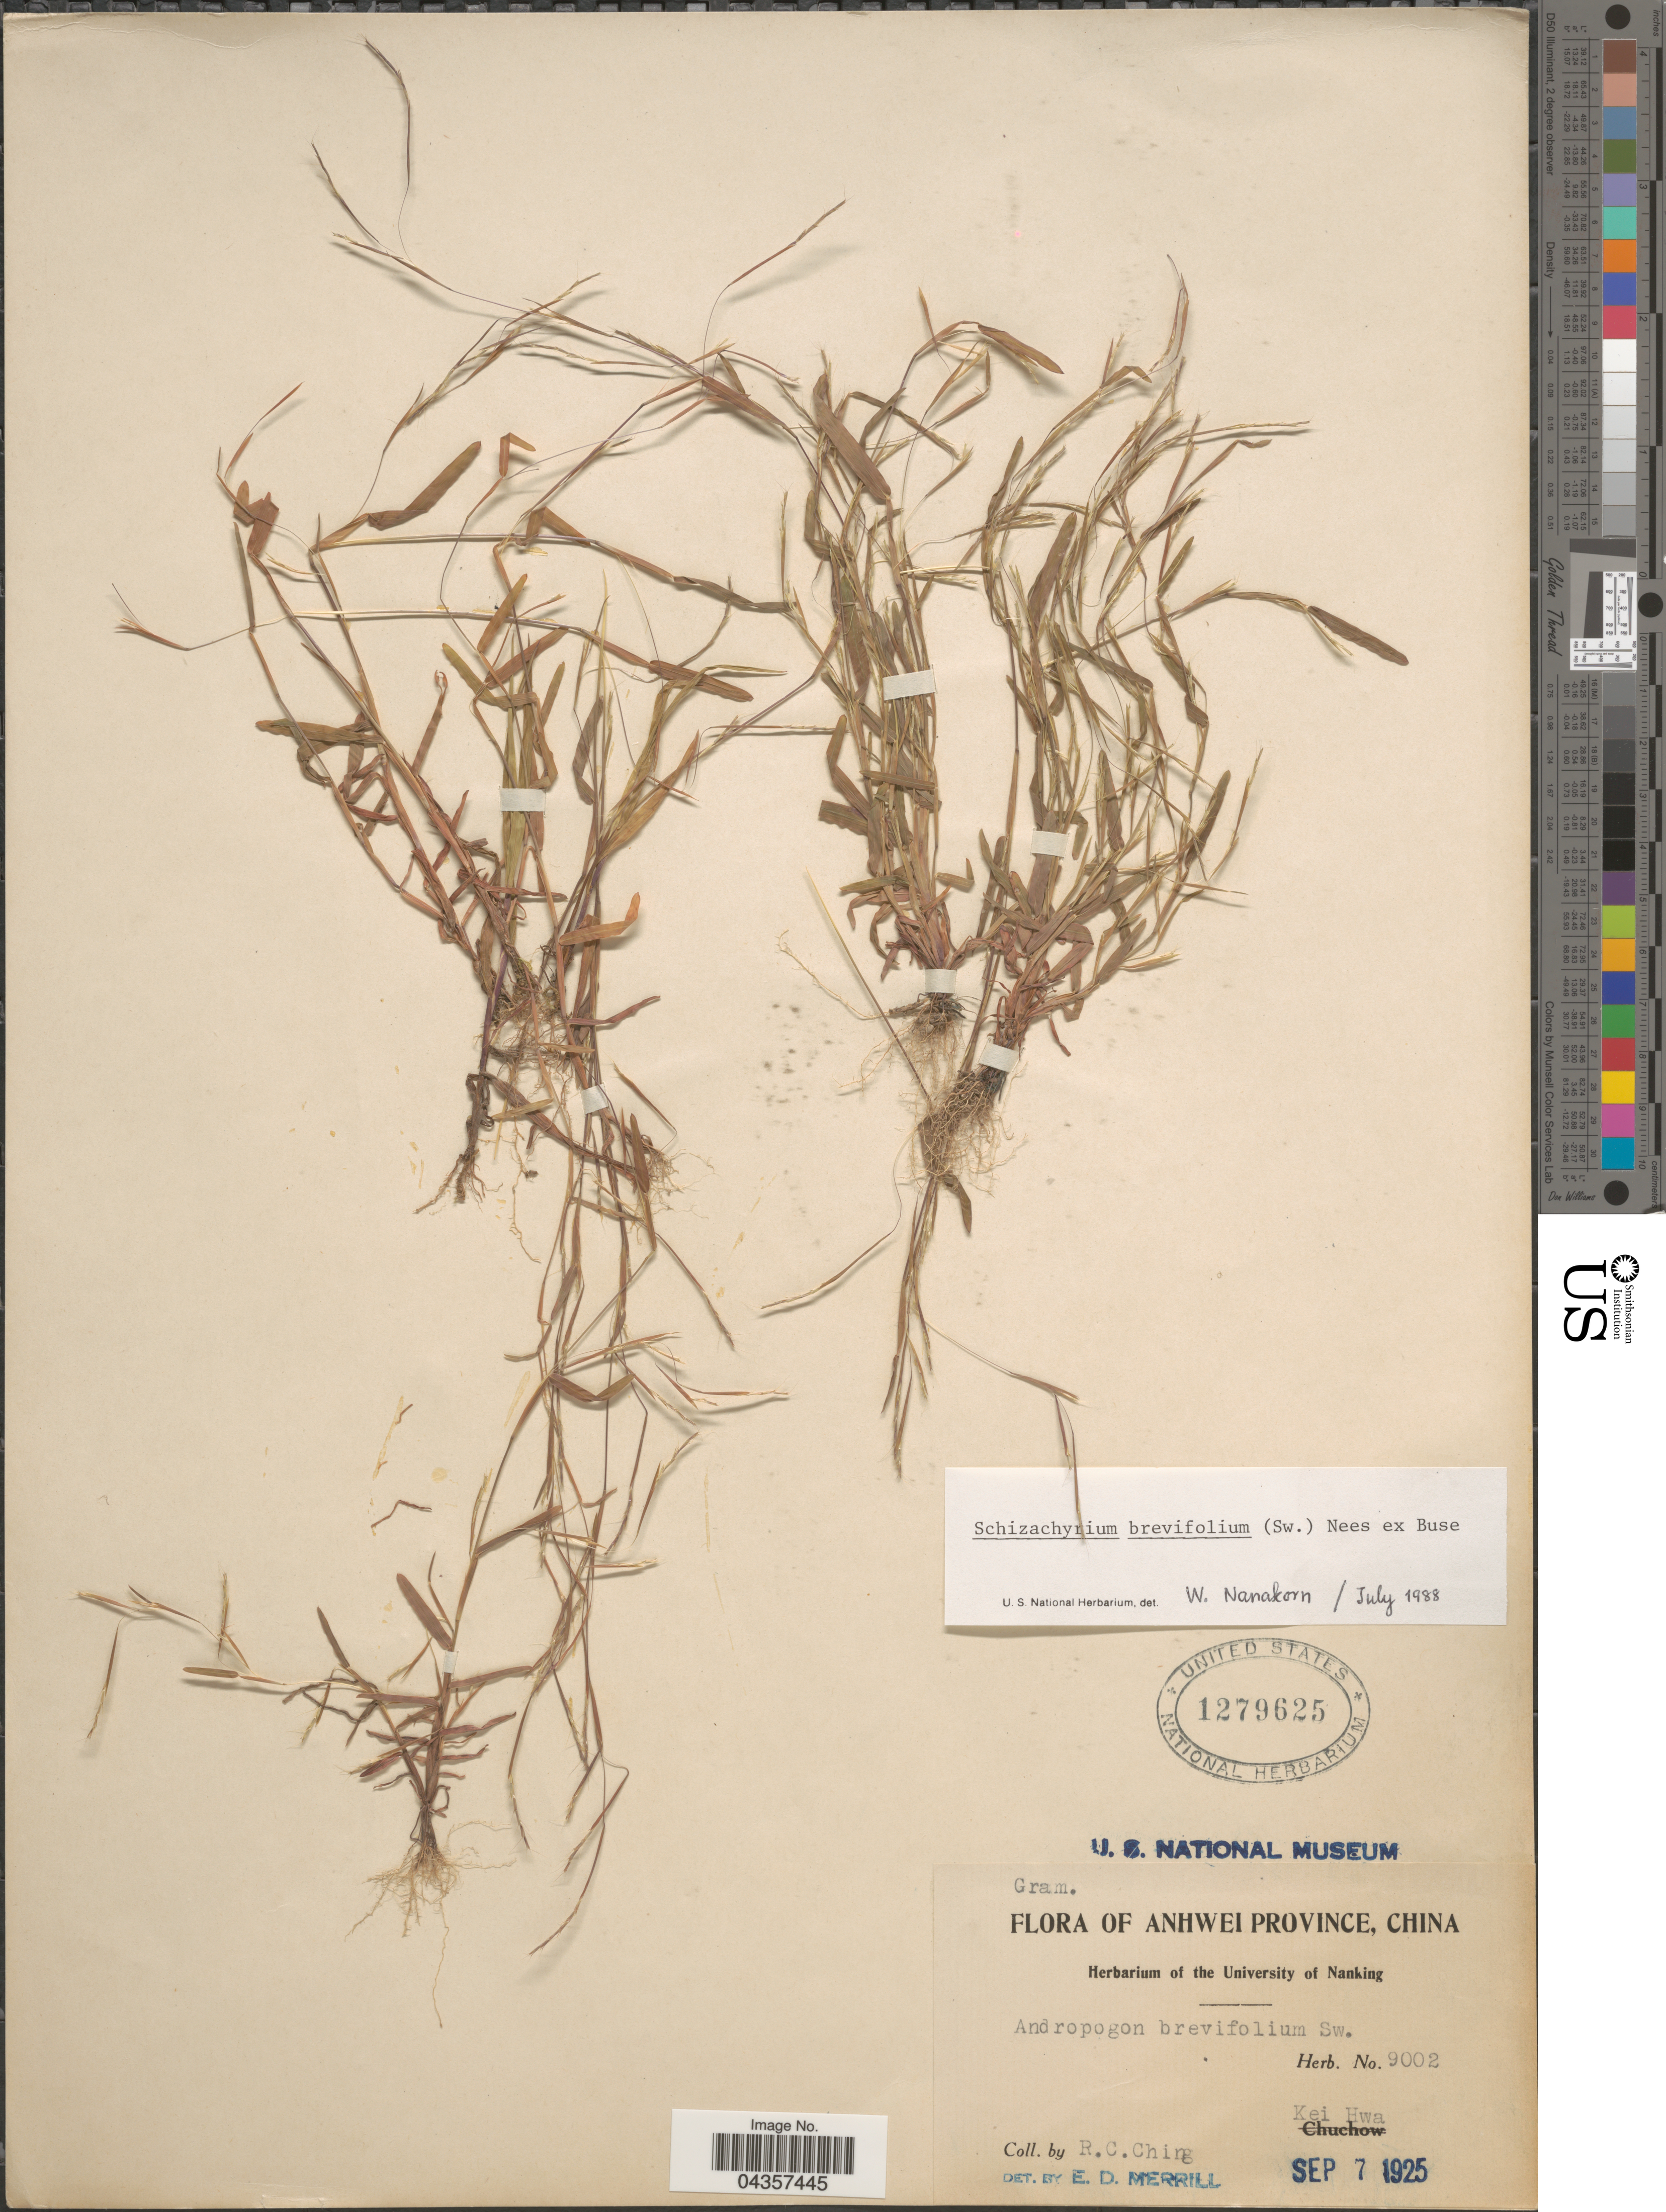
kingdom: Plantae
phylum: Tracheophyta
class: Liliopsida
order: Poales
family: Poaceae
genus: Schizachyrium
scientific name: Schizachyrium brevifolium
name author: (Sw.) Nees ex Büse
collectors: R. C. Ching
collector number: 9002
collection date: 1925-09-07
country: China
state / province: Anhui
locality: Anhwei Province. Kei Hwa.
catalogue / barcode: US 1279625